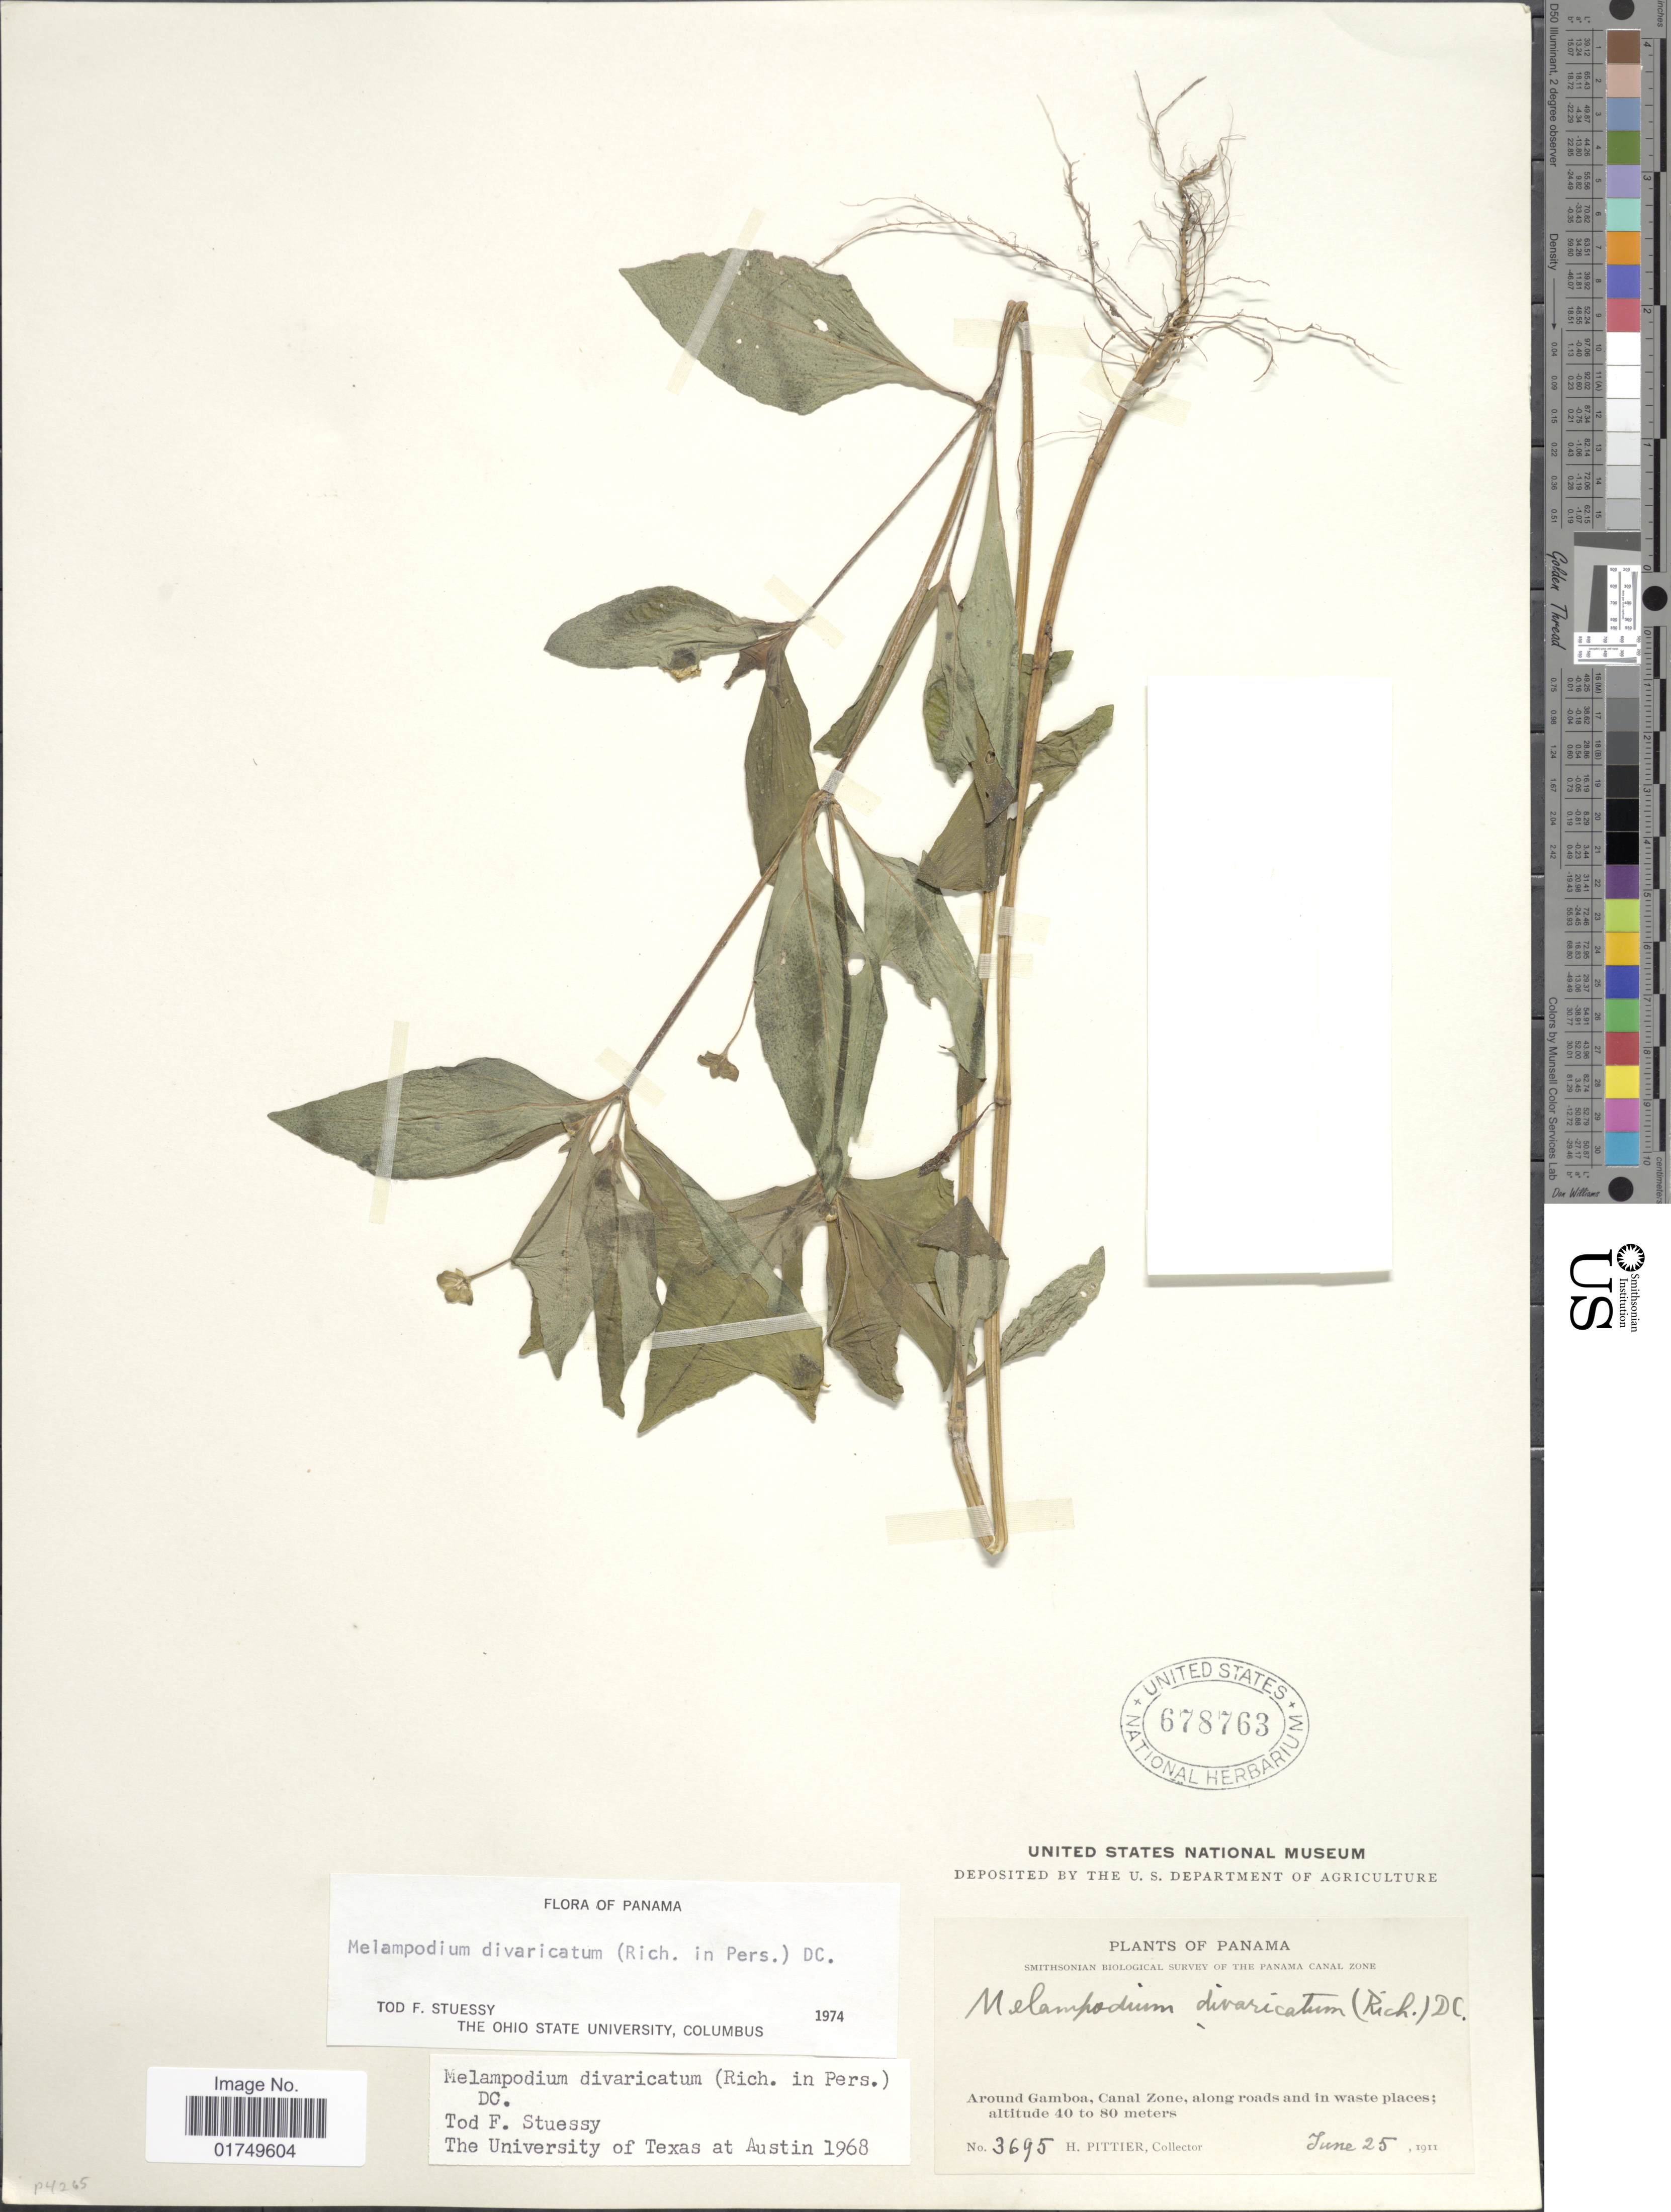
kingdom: Plantae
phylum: Tracheophyta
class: Magnoliopsida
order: Asterales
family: Asteraceae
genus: Melampodium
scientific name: Melampodium divaricatum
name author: (Rich.) DC.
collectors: H. F. Pittier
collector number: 3695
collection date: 1911-06-25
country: Panama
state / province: Colón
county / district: Canal Zone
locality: Around Gamboa, Canal Zone, along roads and in waste places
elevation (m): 40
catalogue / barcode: US 678763